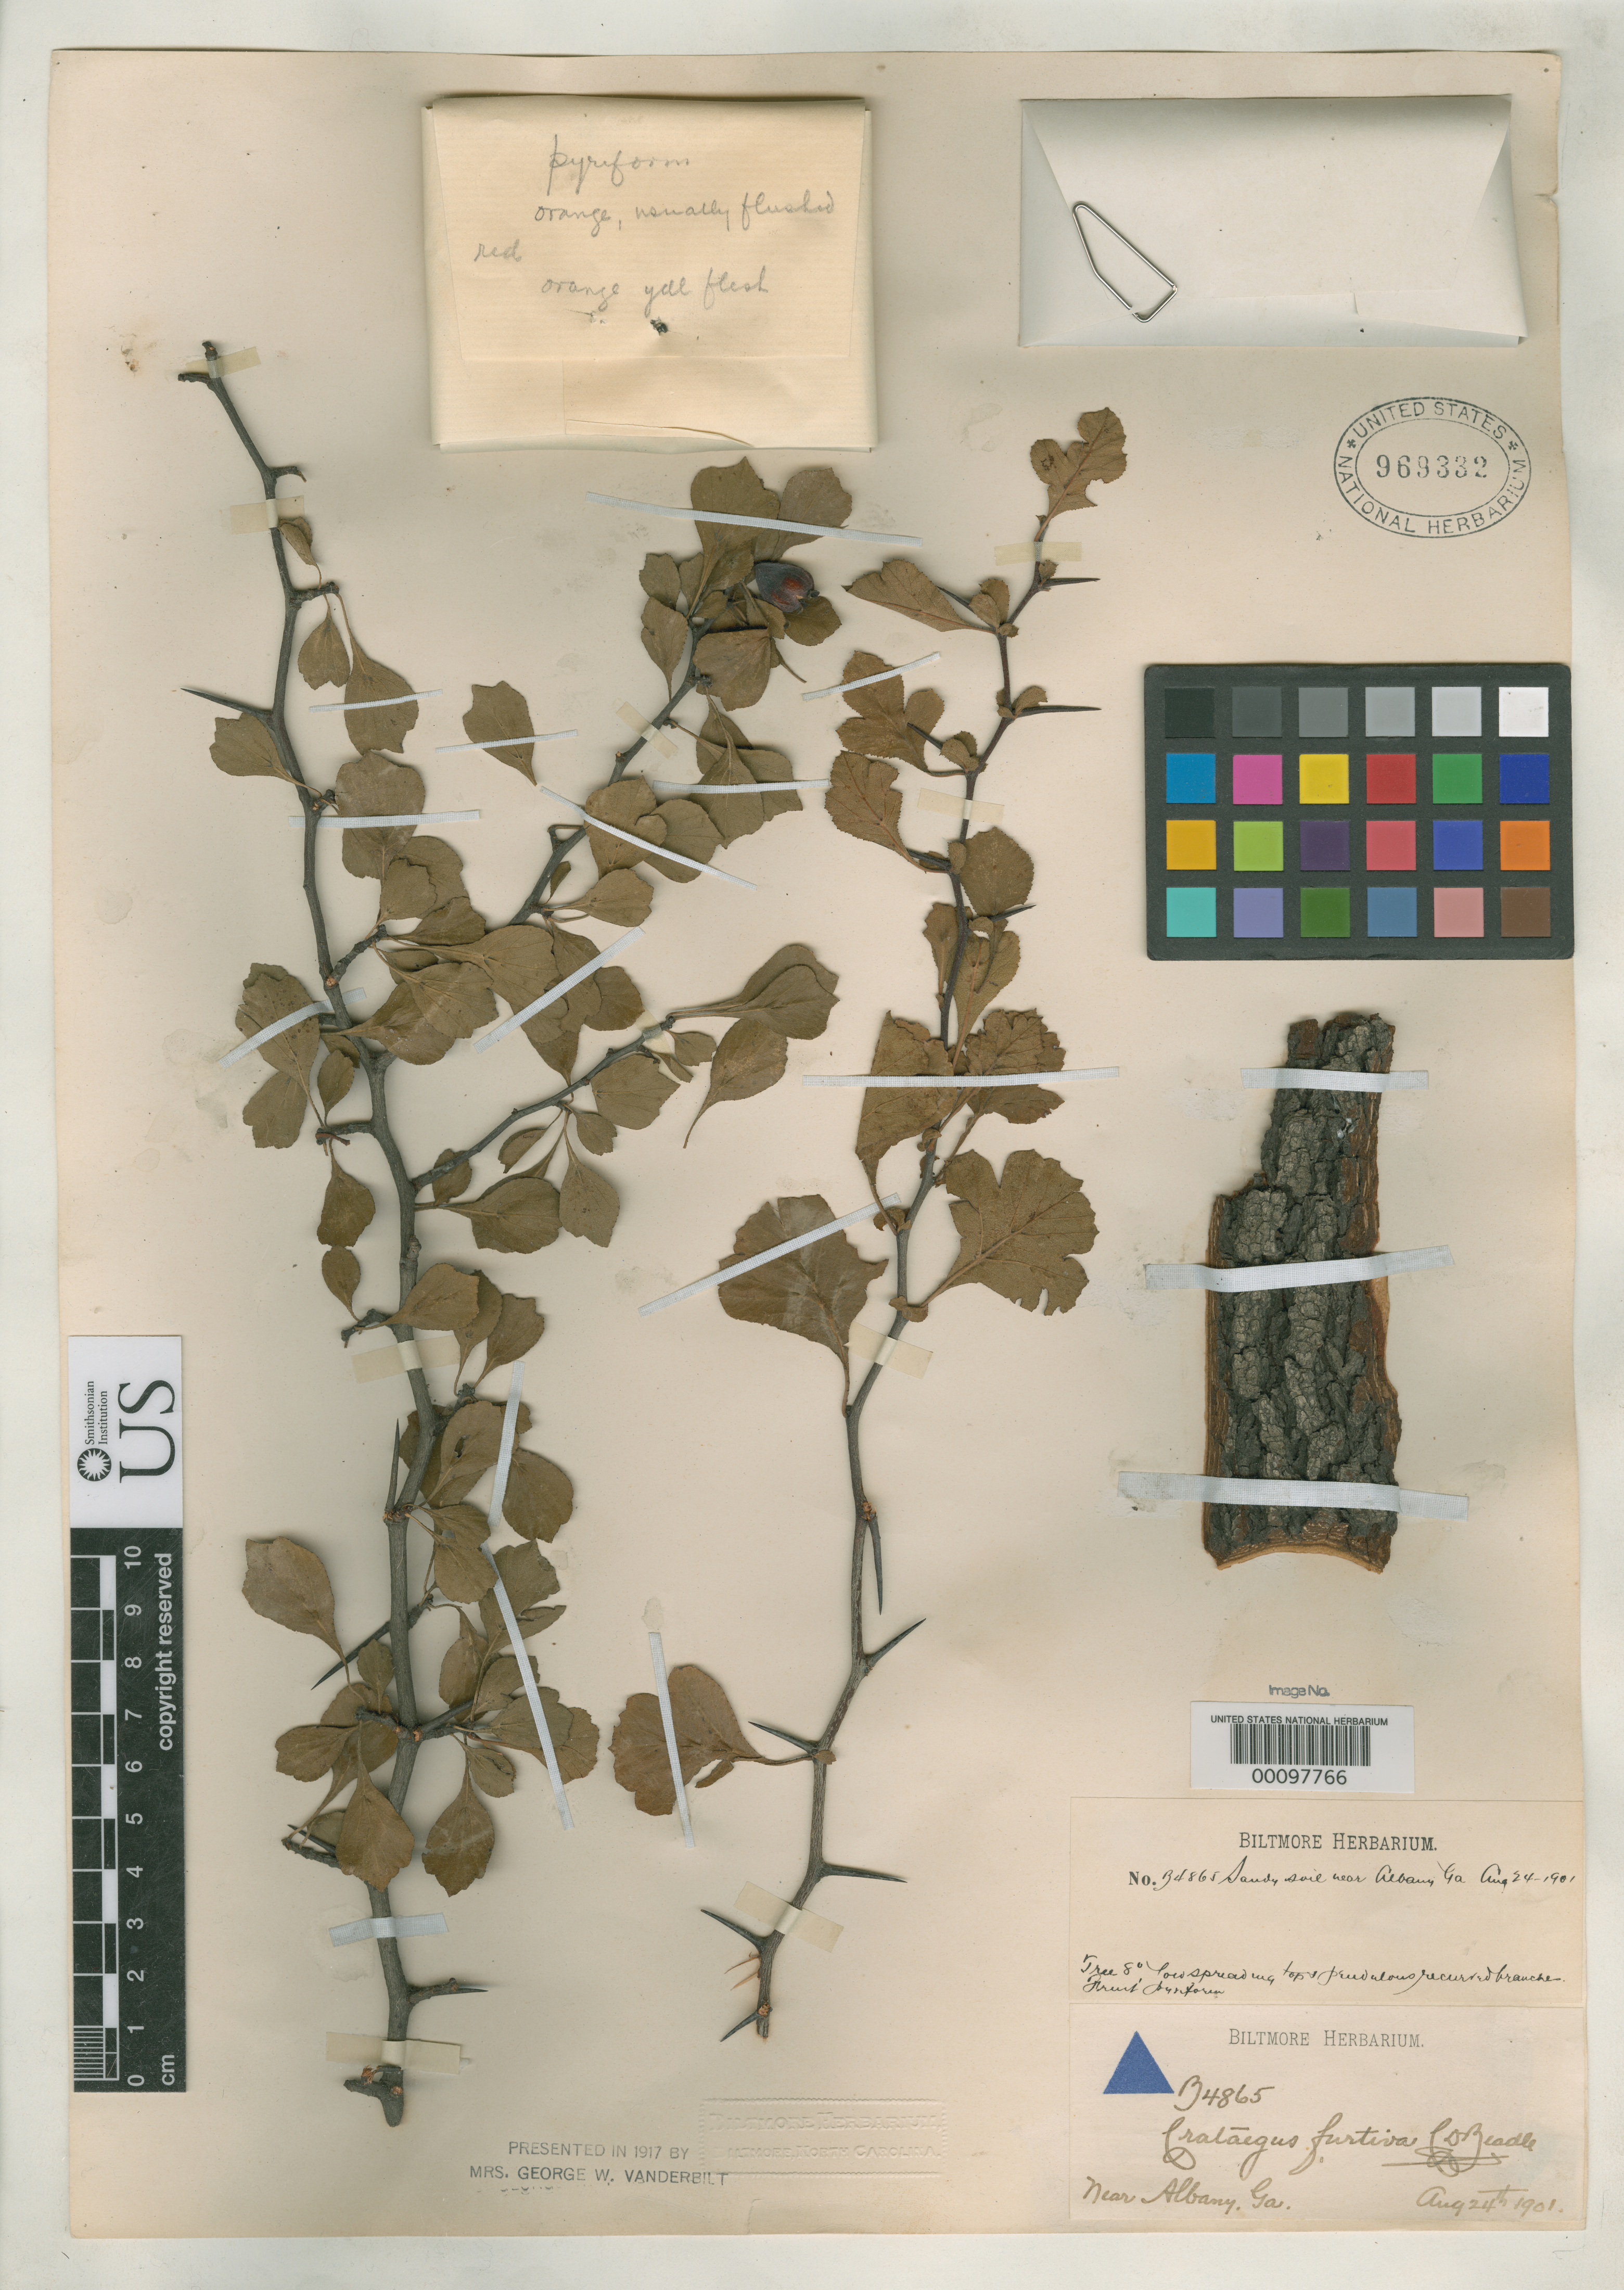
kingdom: Plantae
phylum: Tracheophyta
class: Magnoliopsida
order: Rosales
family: Rosaceae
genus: Crataegus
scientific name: Crataegus furtiva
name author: Beadle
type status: Holotype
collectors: ex herb. Biltmore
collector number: B 4865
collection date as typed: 24 Aug 1901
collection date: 1901-08-24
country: United States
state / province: Georgia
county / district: Dougherty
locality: Albang.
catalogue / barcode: US 969332